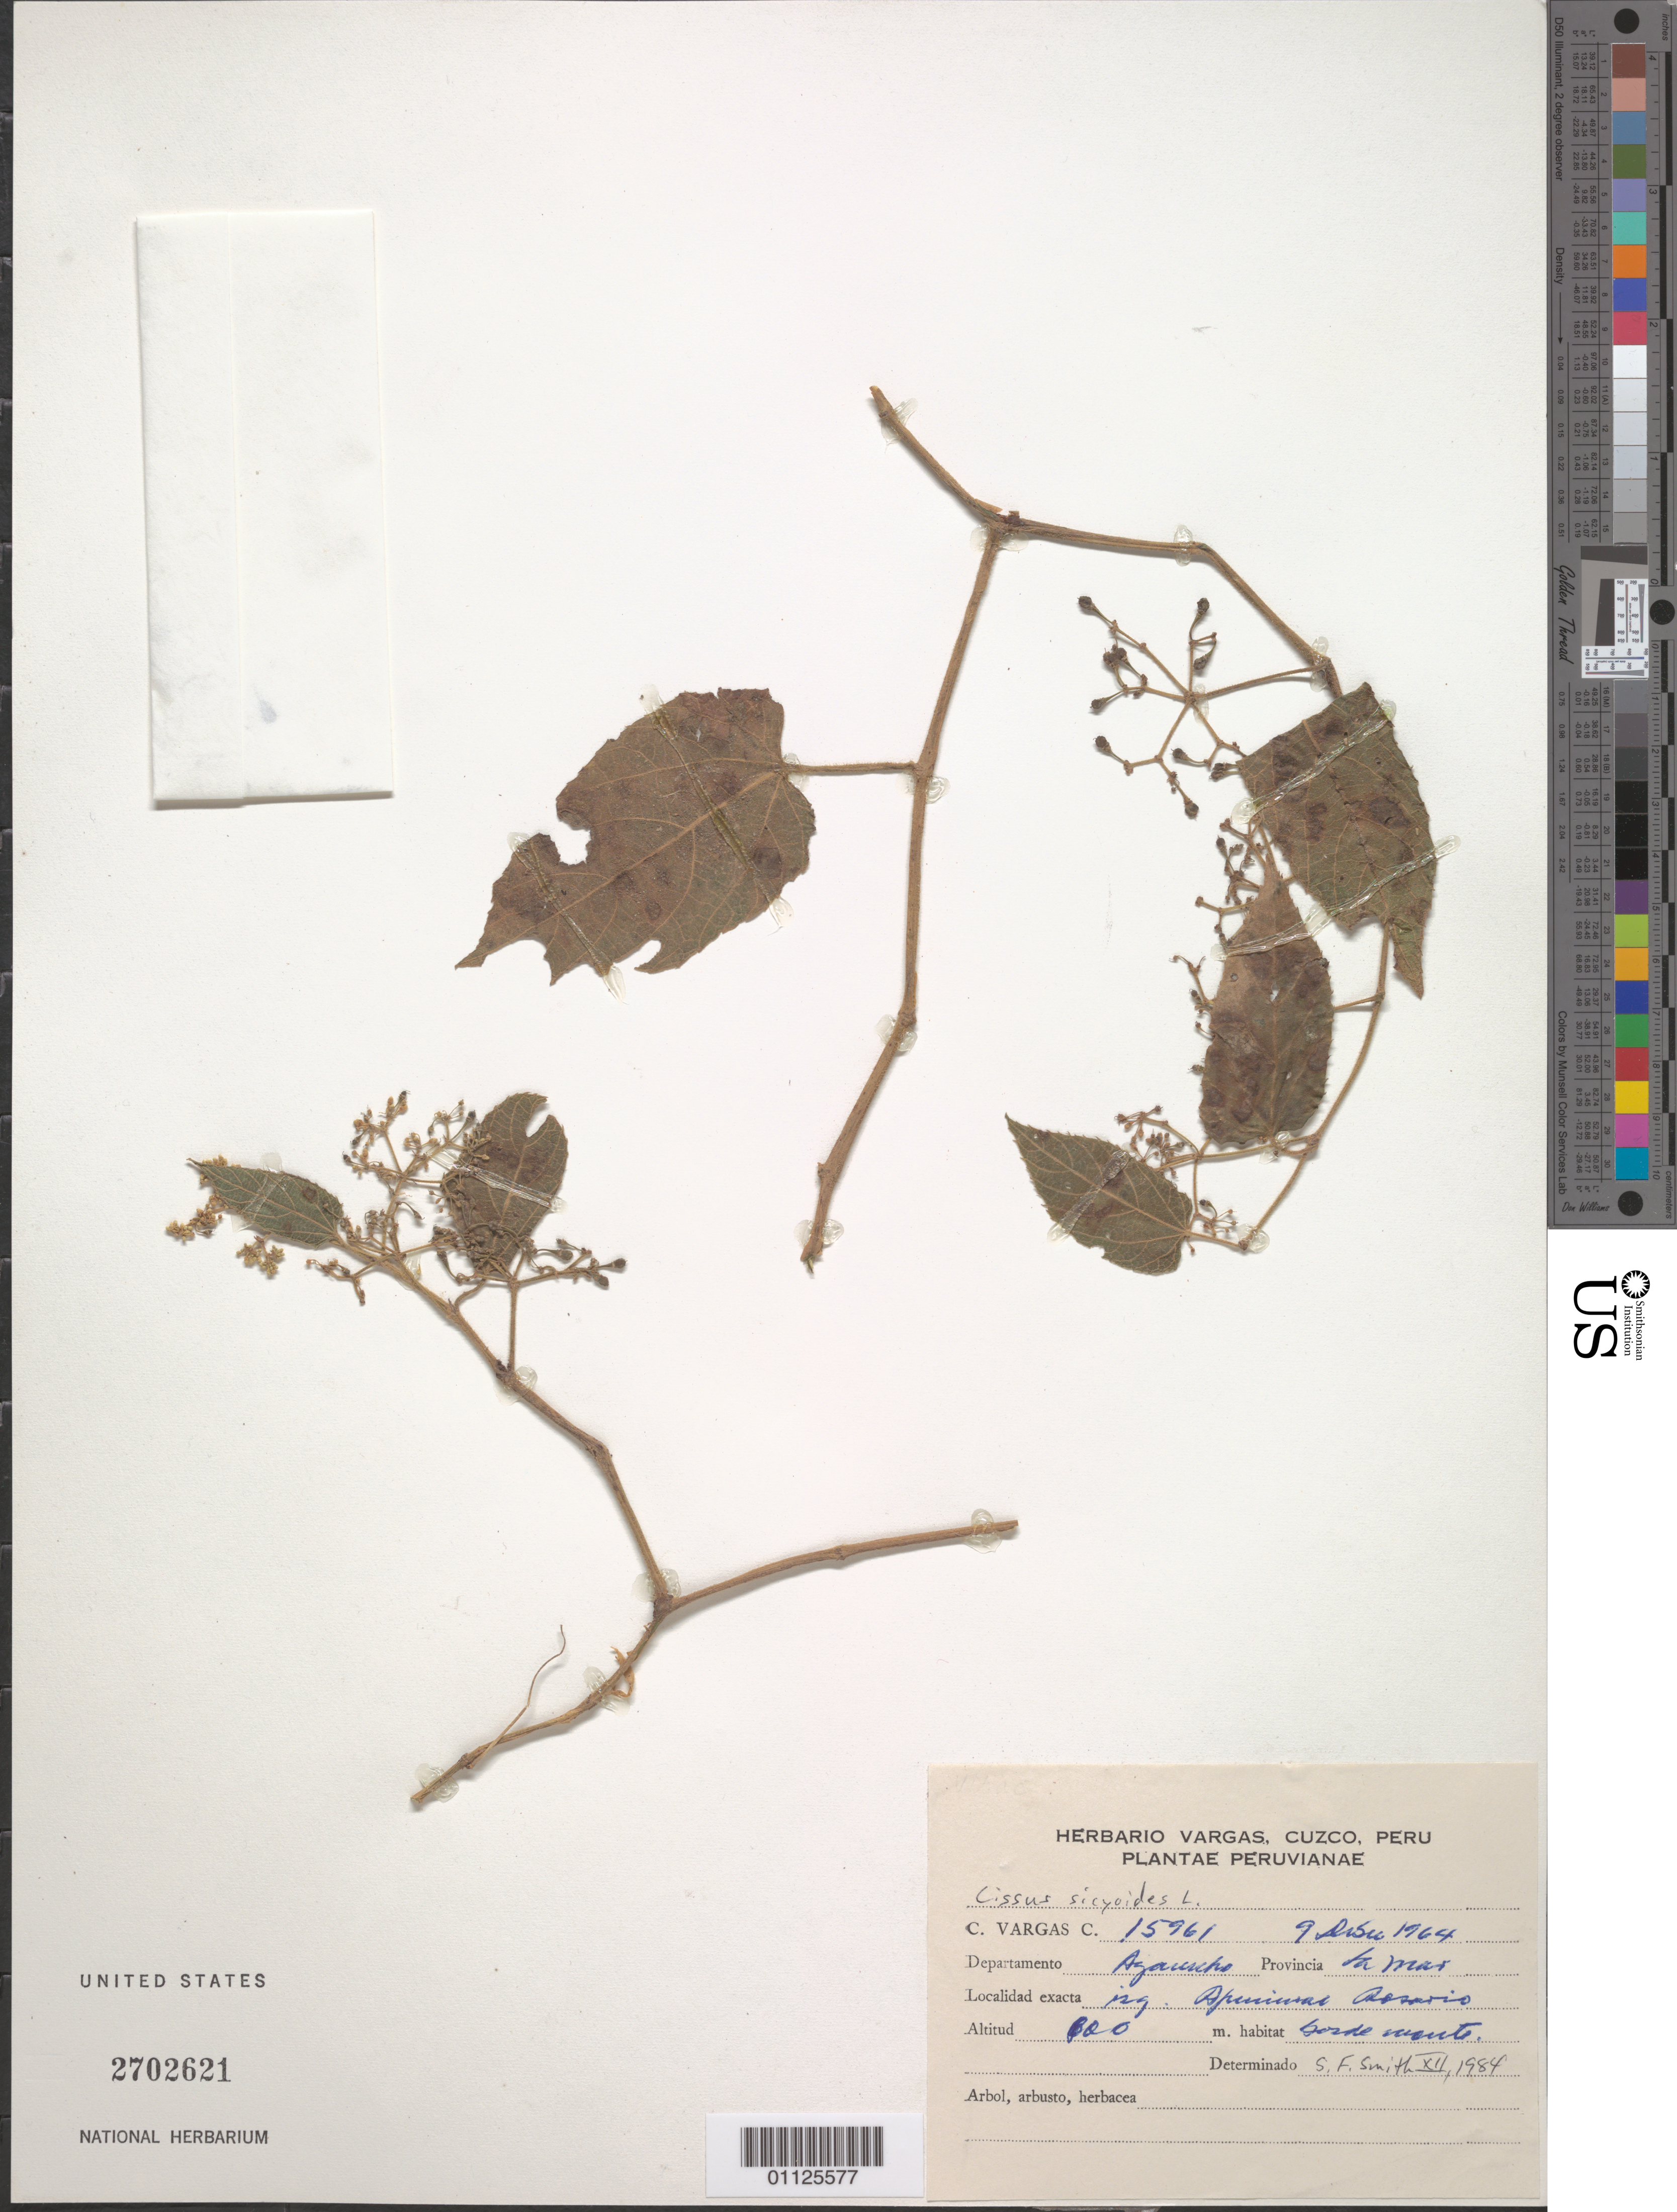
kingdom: Plantae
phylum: Tracheophyta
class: Magnoliopsida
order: Vitales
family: Vitaceae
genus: Cissus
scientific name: Cissus verticillata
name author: (L.) Nicolson & C.E. Jarvis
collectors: C. Vargas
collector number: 15961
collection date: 1964-12-09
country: Peru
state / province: Ayacucho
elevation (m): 800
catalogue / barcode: US 2702621